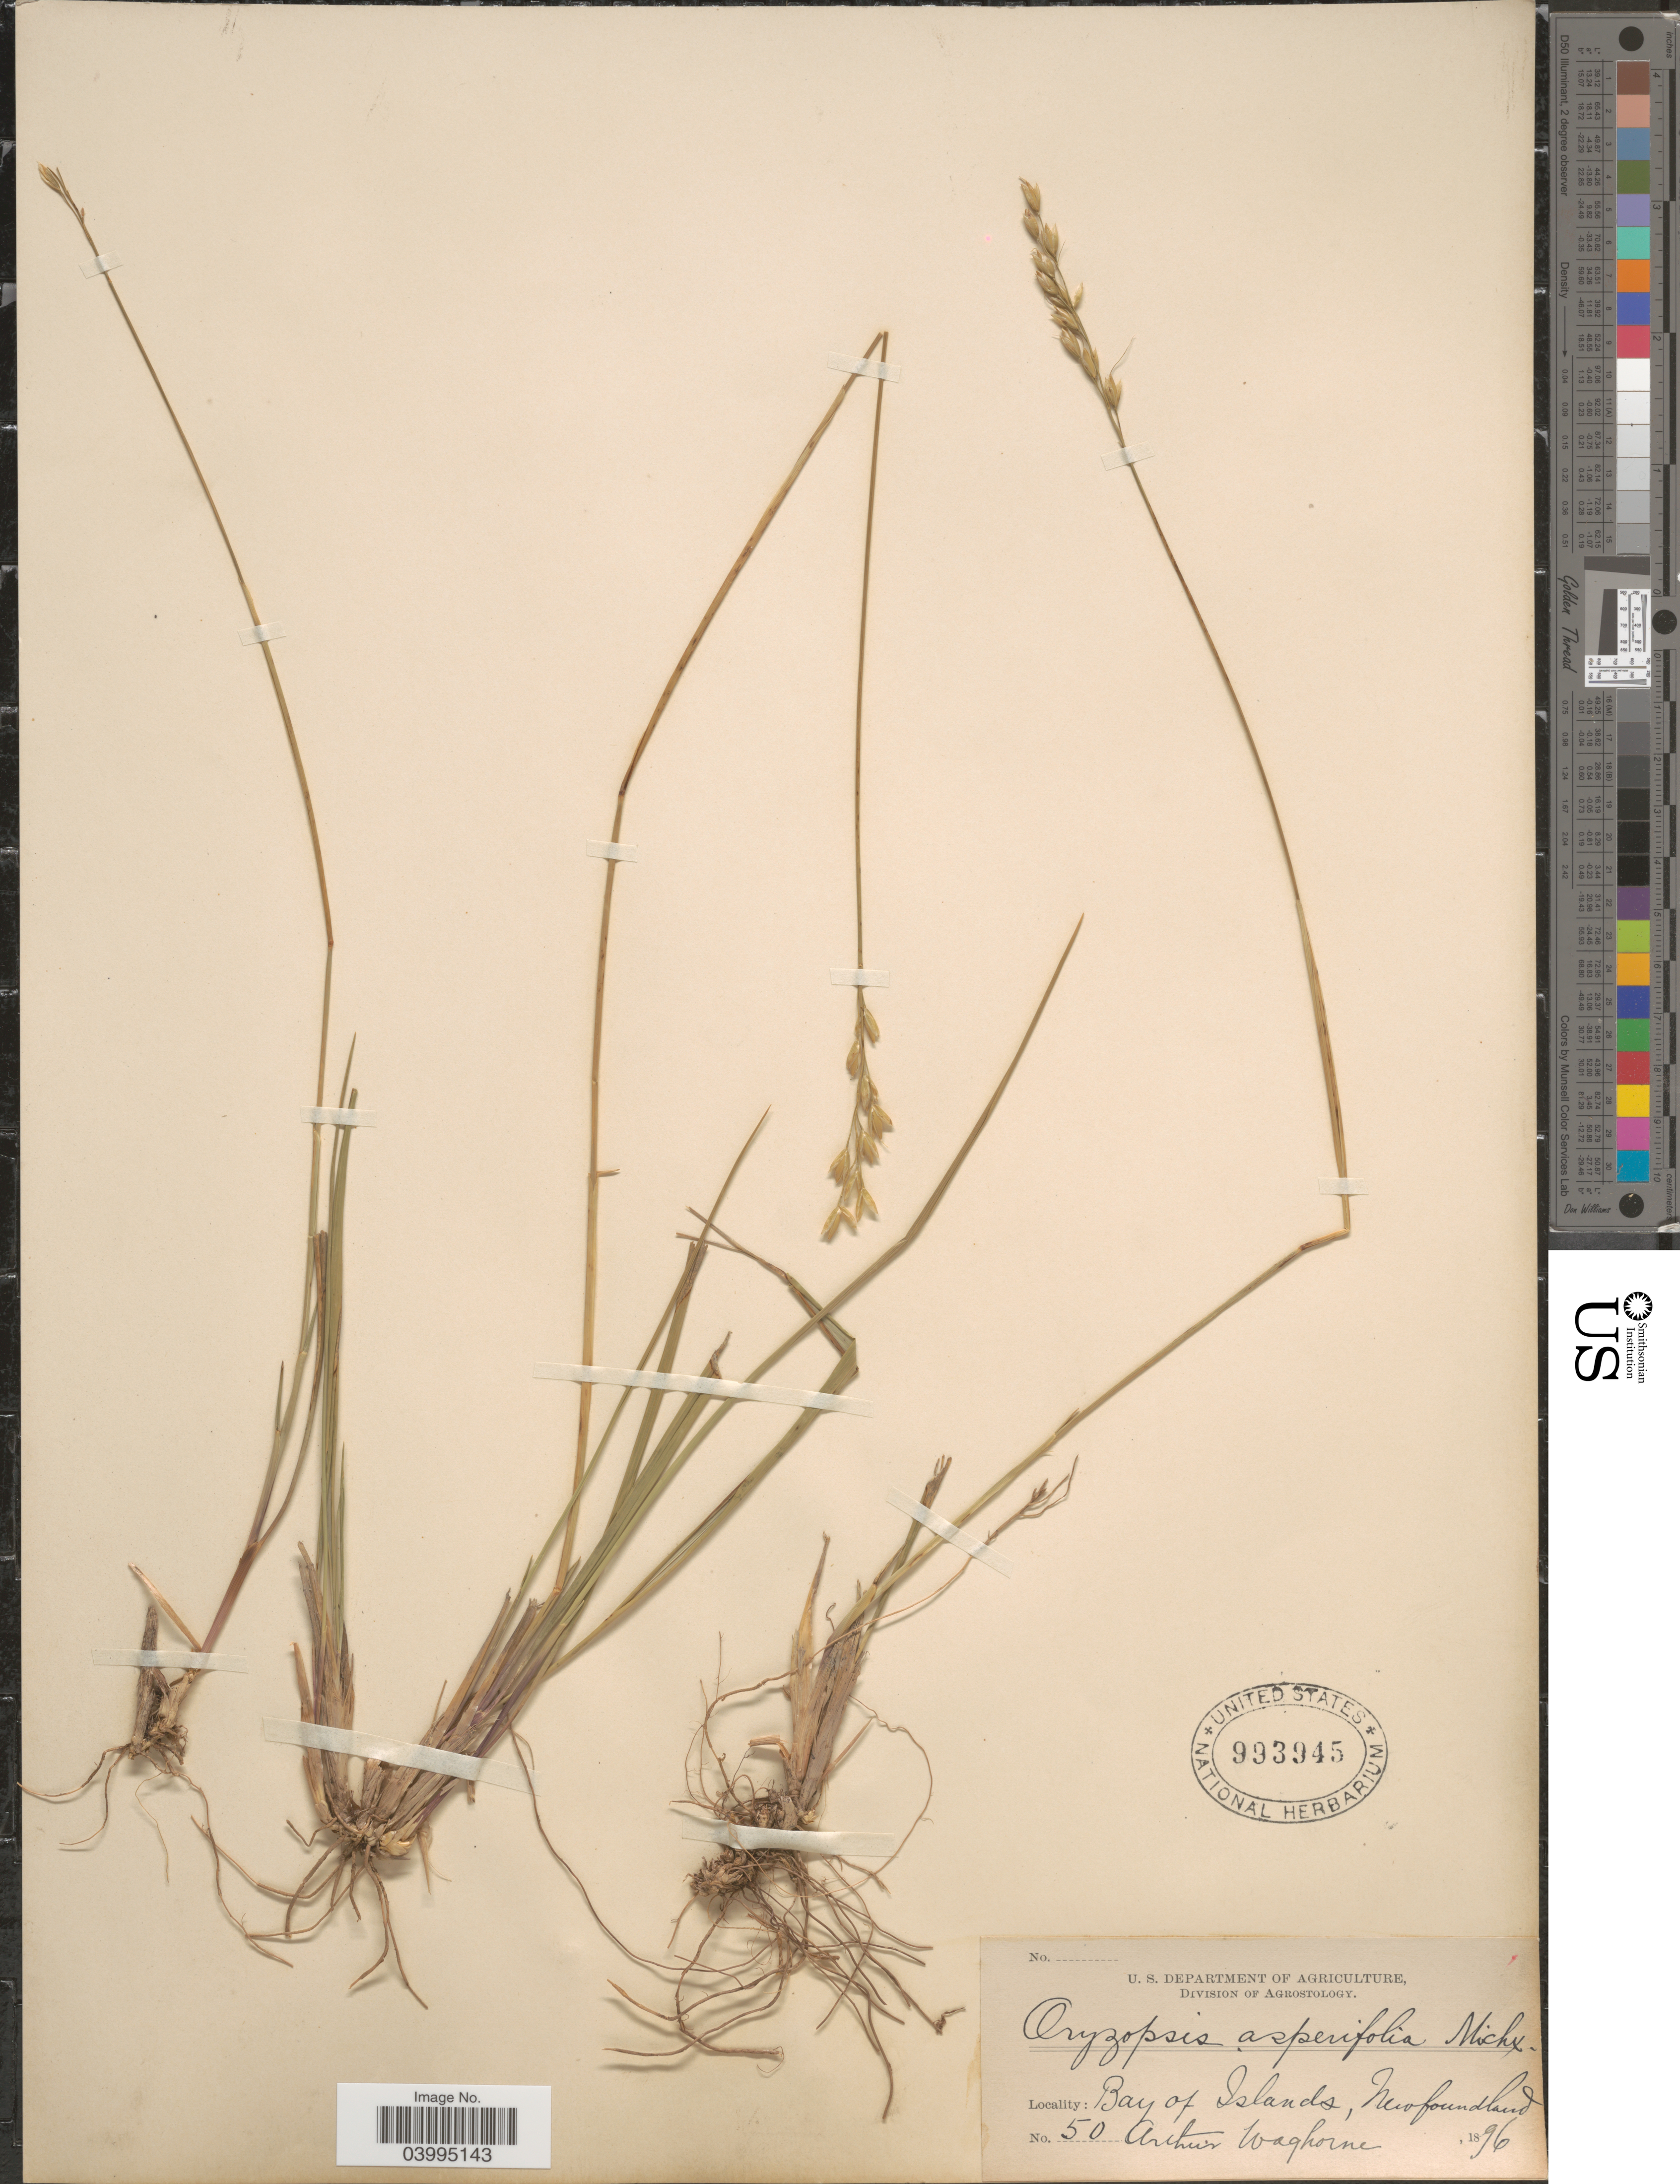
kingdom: Plantae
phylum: Tracheophyta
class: Liliopsida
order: Poales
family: Poaceae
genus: Oryzopsis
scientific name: Oryzopsis asperifolia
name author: Michx.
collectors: A. Waghorne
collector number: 50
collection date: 1896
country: Canada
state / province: Newfoundland and Labrador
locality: Bay of Islands.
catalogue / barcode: US 993945